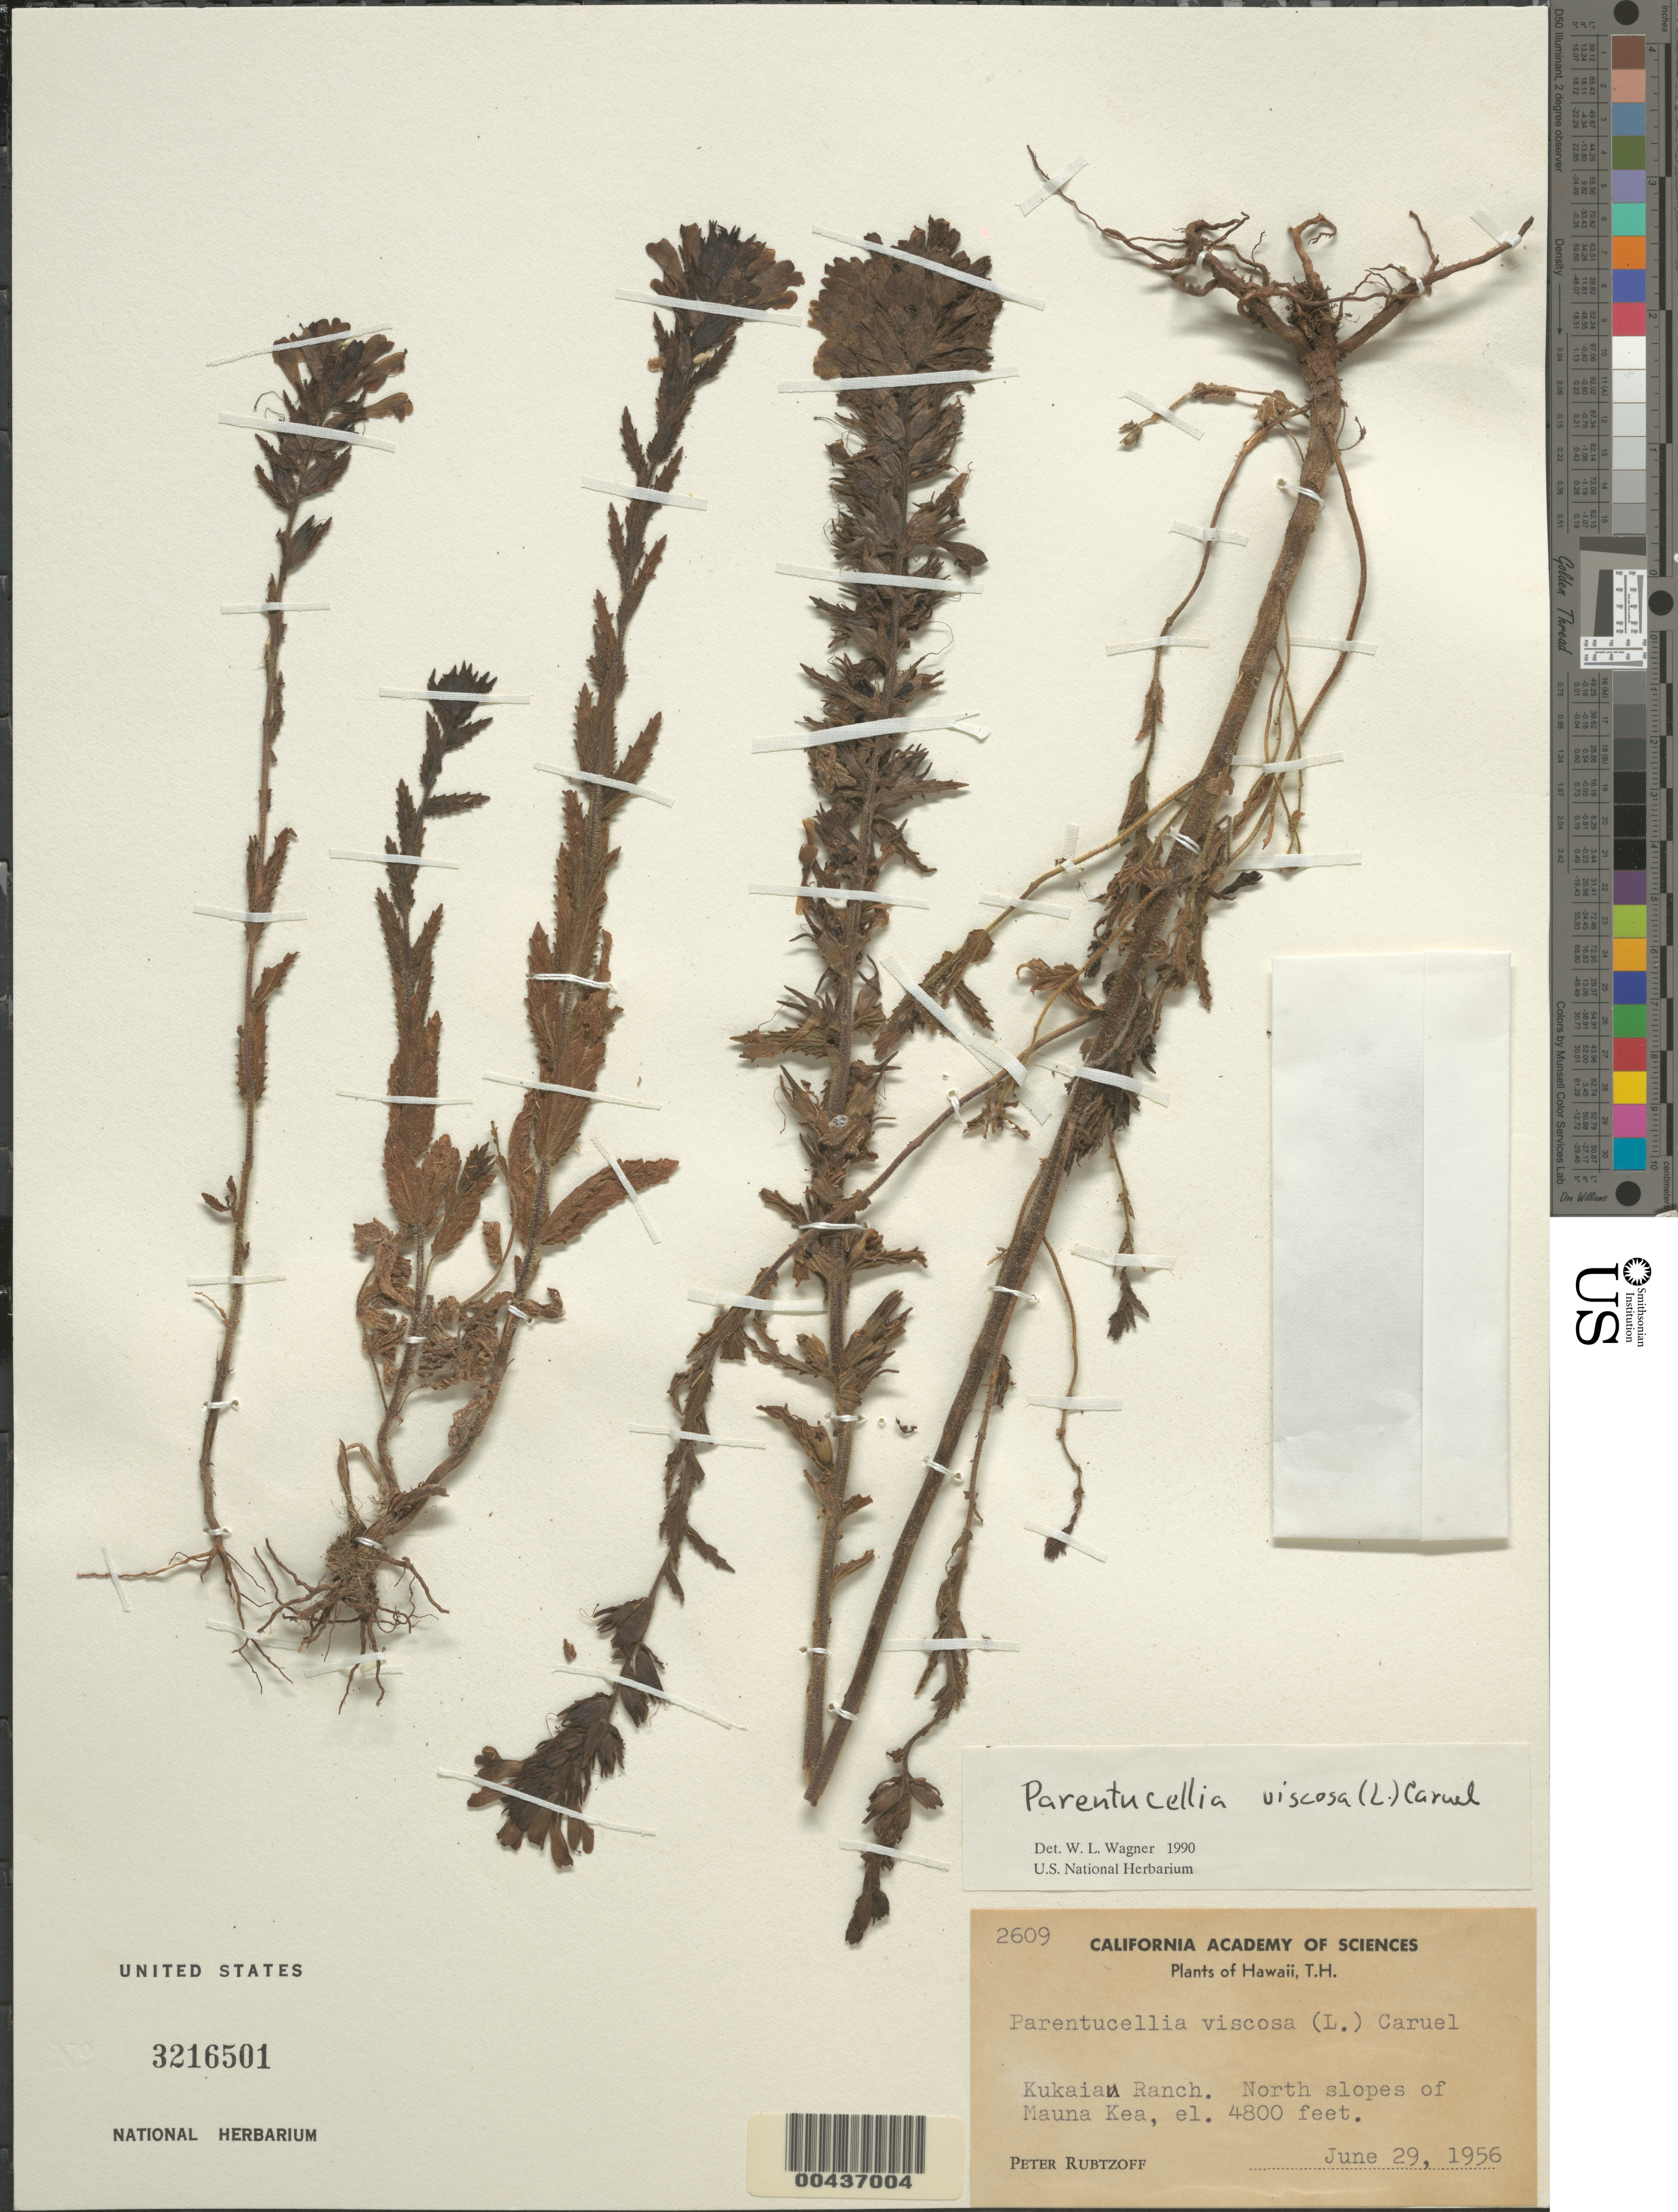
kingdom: Plantae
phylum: Tracheophyta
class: Magnoliopsida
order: Lamiales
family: Orobanchaceae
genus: Parentucellia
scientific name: Parentucellia viscosa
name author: (L.) Caruel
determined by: Wagner, W. L., (BOT), Smithsonian Institution - National Museum of Natural History (UNITED STATES)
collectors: P. Rubtzoff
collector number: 2609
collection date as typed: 29 Jun 1956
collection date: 1956-06-29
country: United States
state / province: Hawaii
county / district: Hawaii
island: Hawaii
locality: Kukaiau Ranch, North slopes of Mauna Kea, Hawaii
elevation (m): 1219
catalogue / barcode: US 3216501